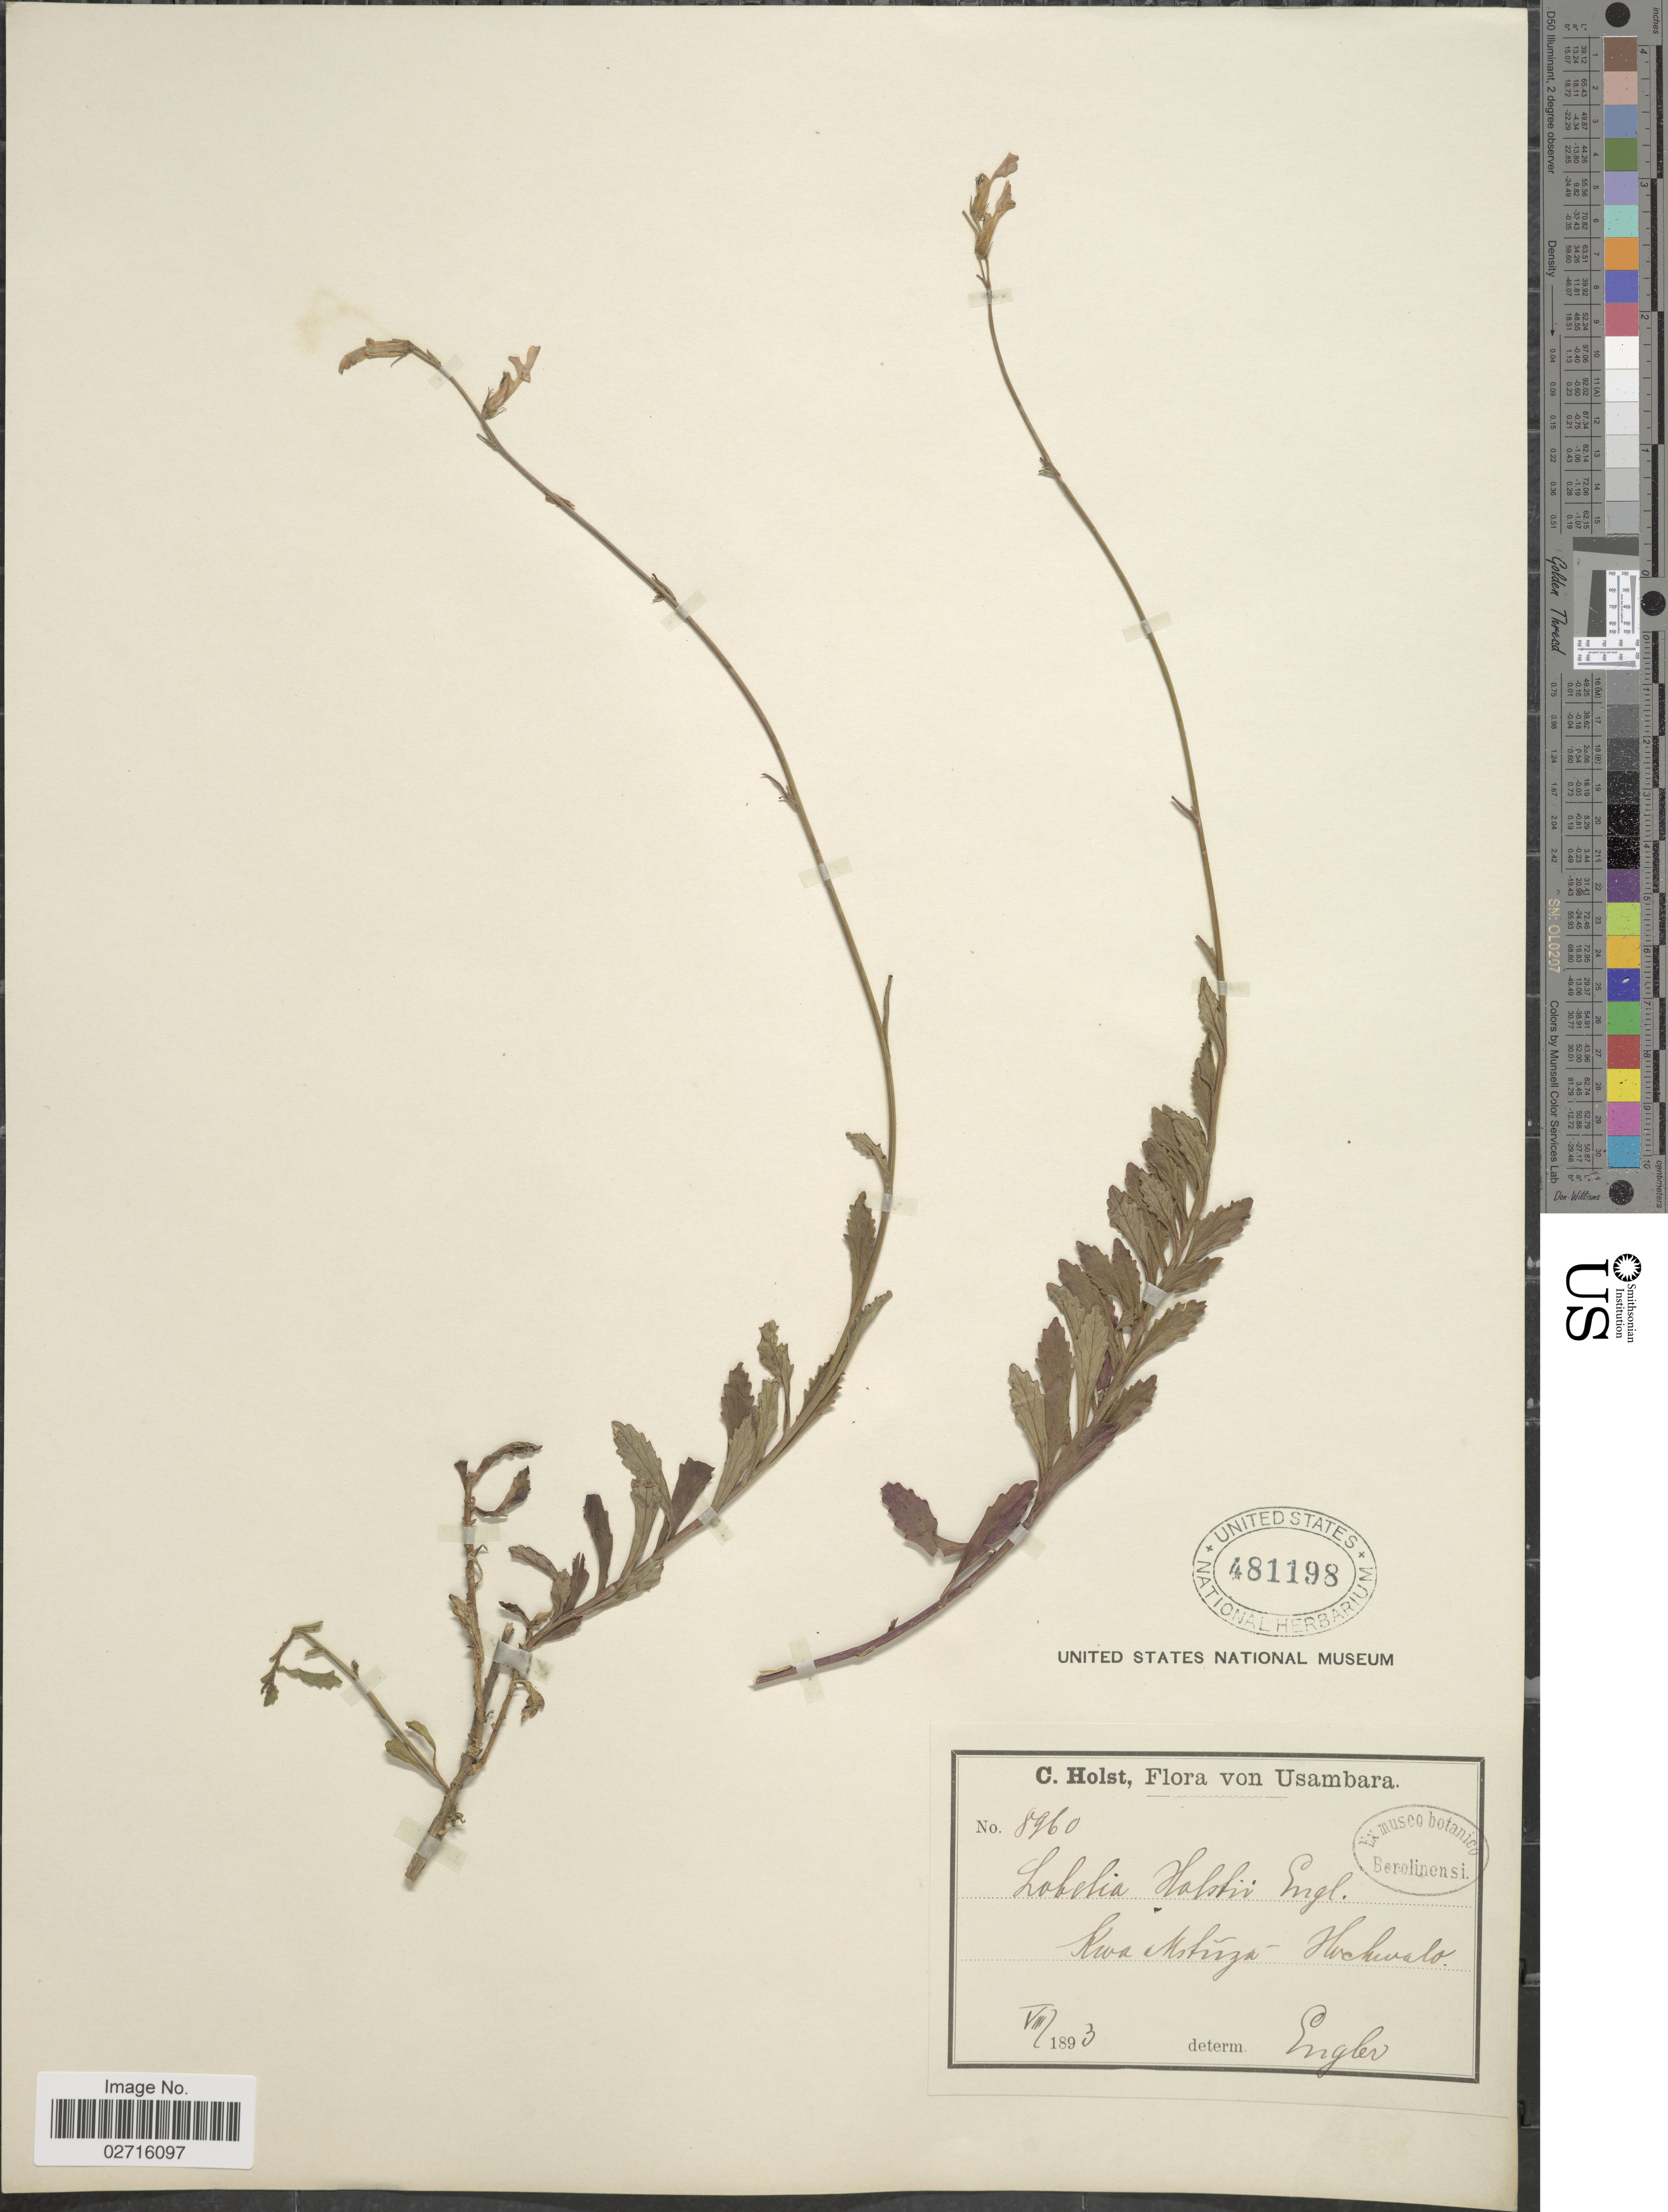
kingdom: Plantae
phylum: Tracheophyta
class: Magnoliopsida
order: Asterales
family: Campanulaceae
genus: Lobelia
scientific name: Lobelia holstii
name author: Engl.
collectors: C. H. Holst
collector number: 8960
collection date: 1893-08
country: Tanzania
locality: Usambara, Kwa Mstuza - Hochwald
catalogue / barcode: US 481198